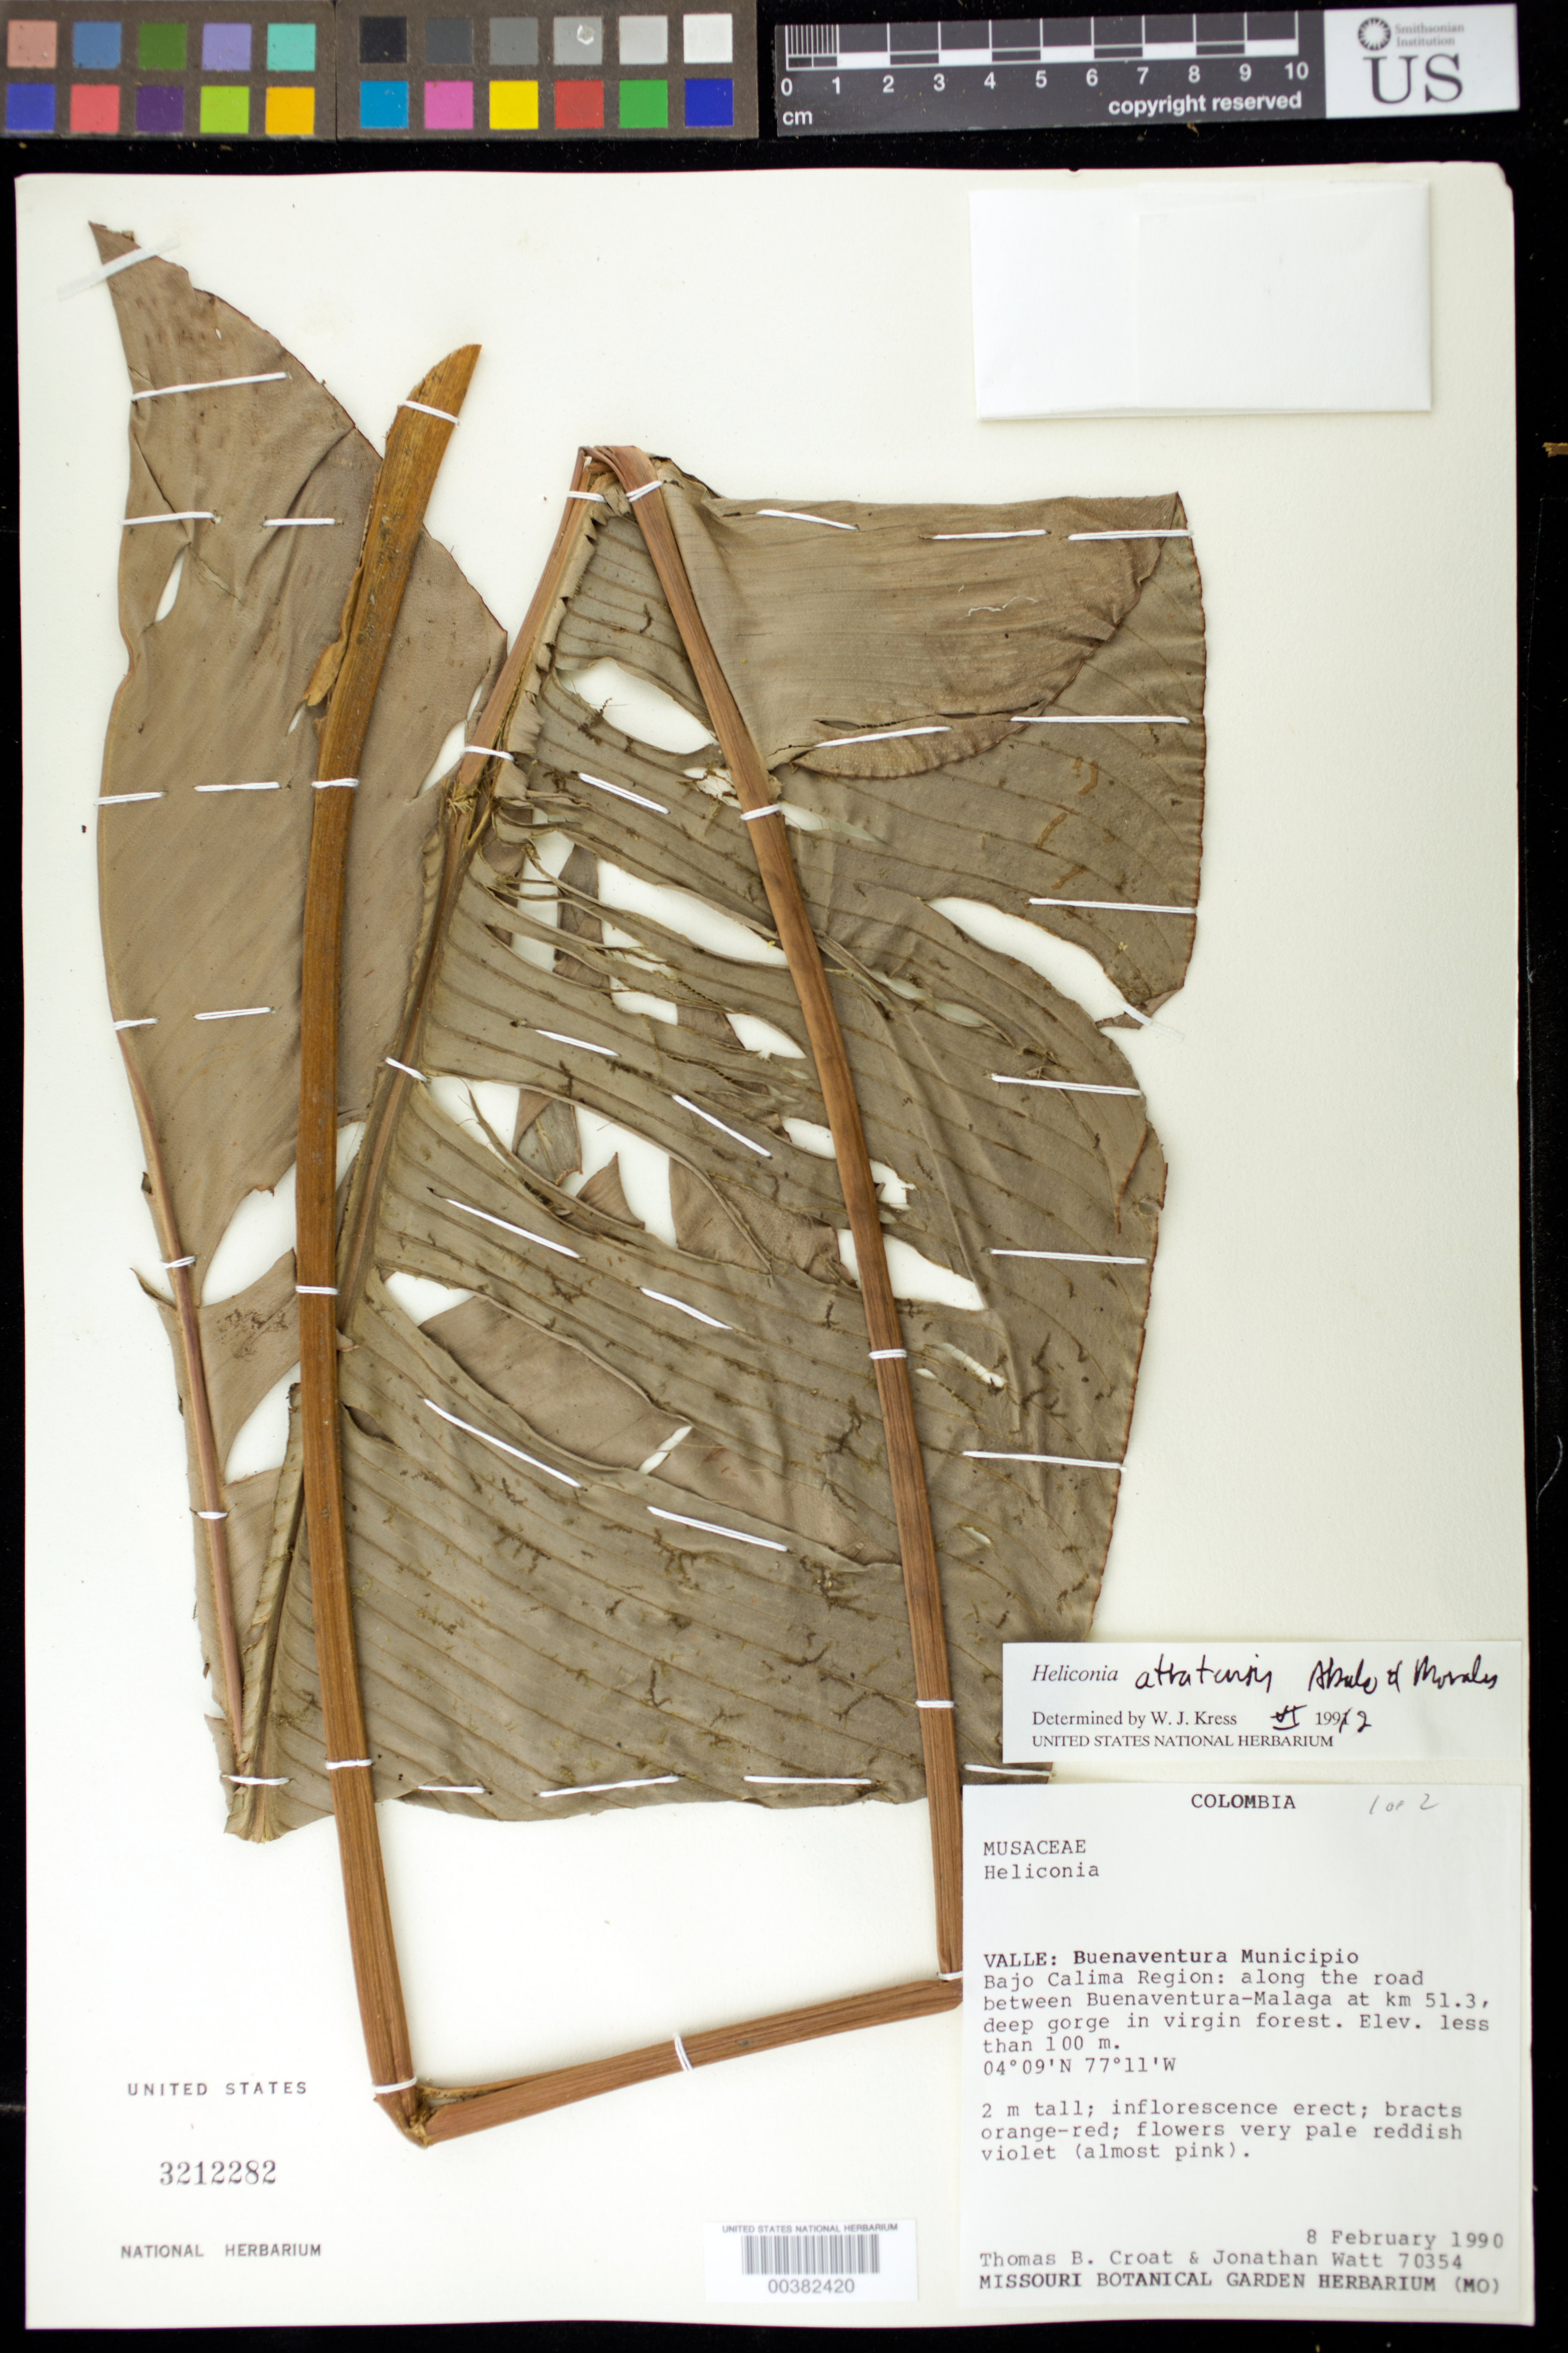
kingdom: Plantae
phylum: Tracheophyta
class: Liliopsida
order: Zingiberales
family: Heliconiaceae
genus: Heliconia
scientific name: Heliconia atratensis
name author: Abalo & G. Morales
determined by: Kress, W. J., (US), Smithsonian Institution - National Museum of Natural History (UNITED STATES)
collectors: T. B. Croat & J. Watt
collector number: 70354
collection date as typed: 08 Feb 1990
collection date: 1990-02-08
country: Colombia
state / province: Valle del Cauca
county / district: Buenaventura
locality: Buena Ventura Mun., Bajo Calima region, between Buena Ventura and Malaga along road. at km 51.3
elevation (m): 0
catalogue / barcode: US 3212282